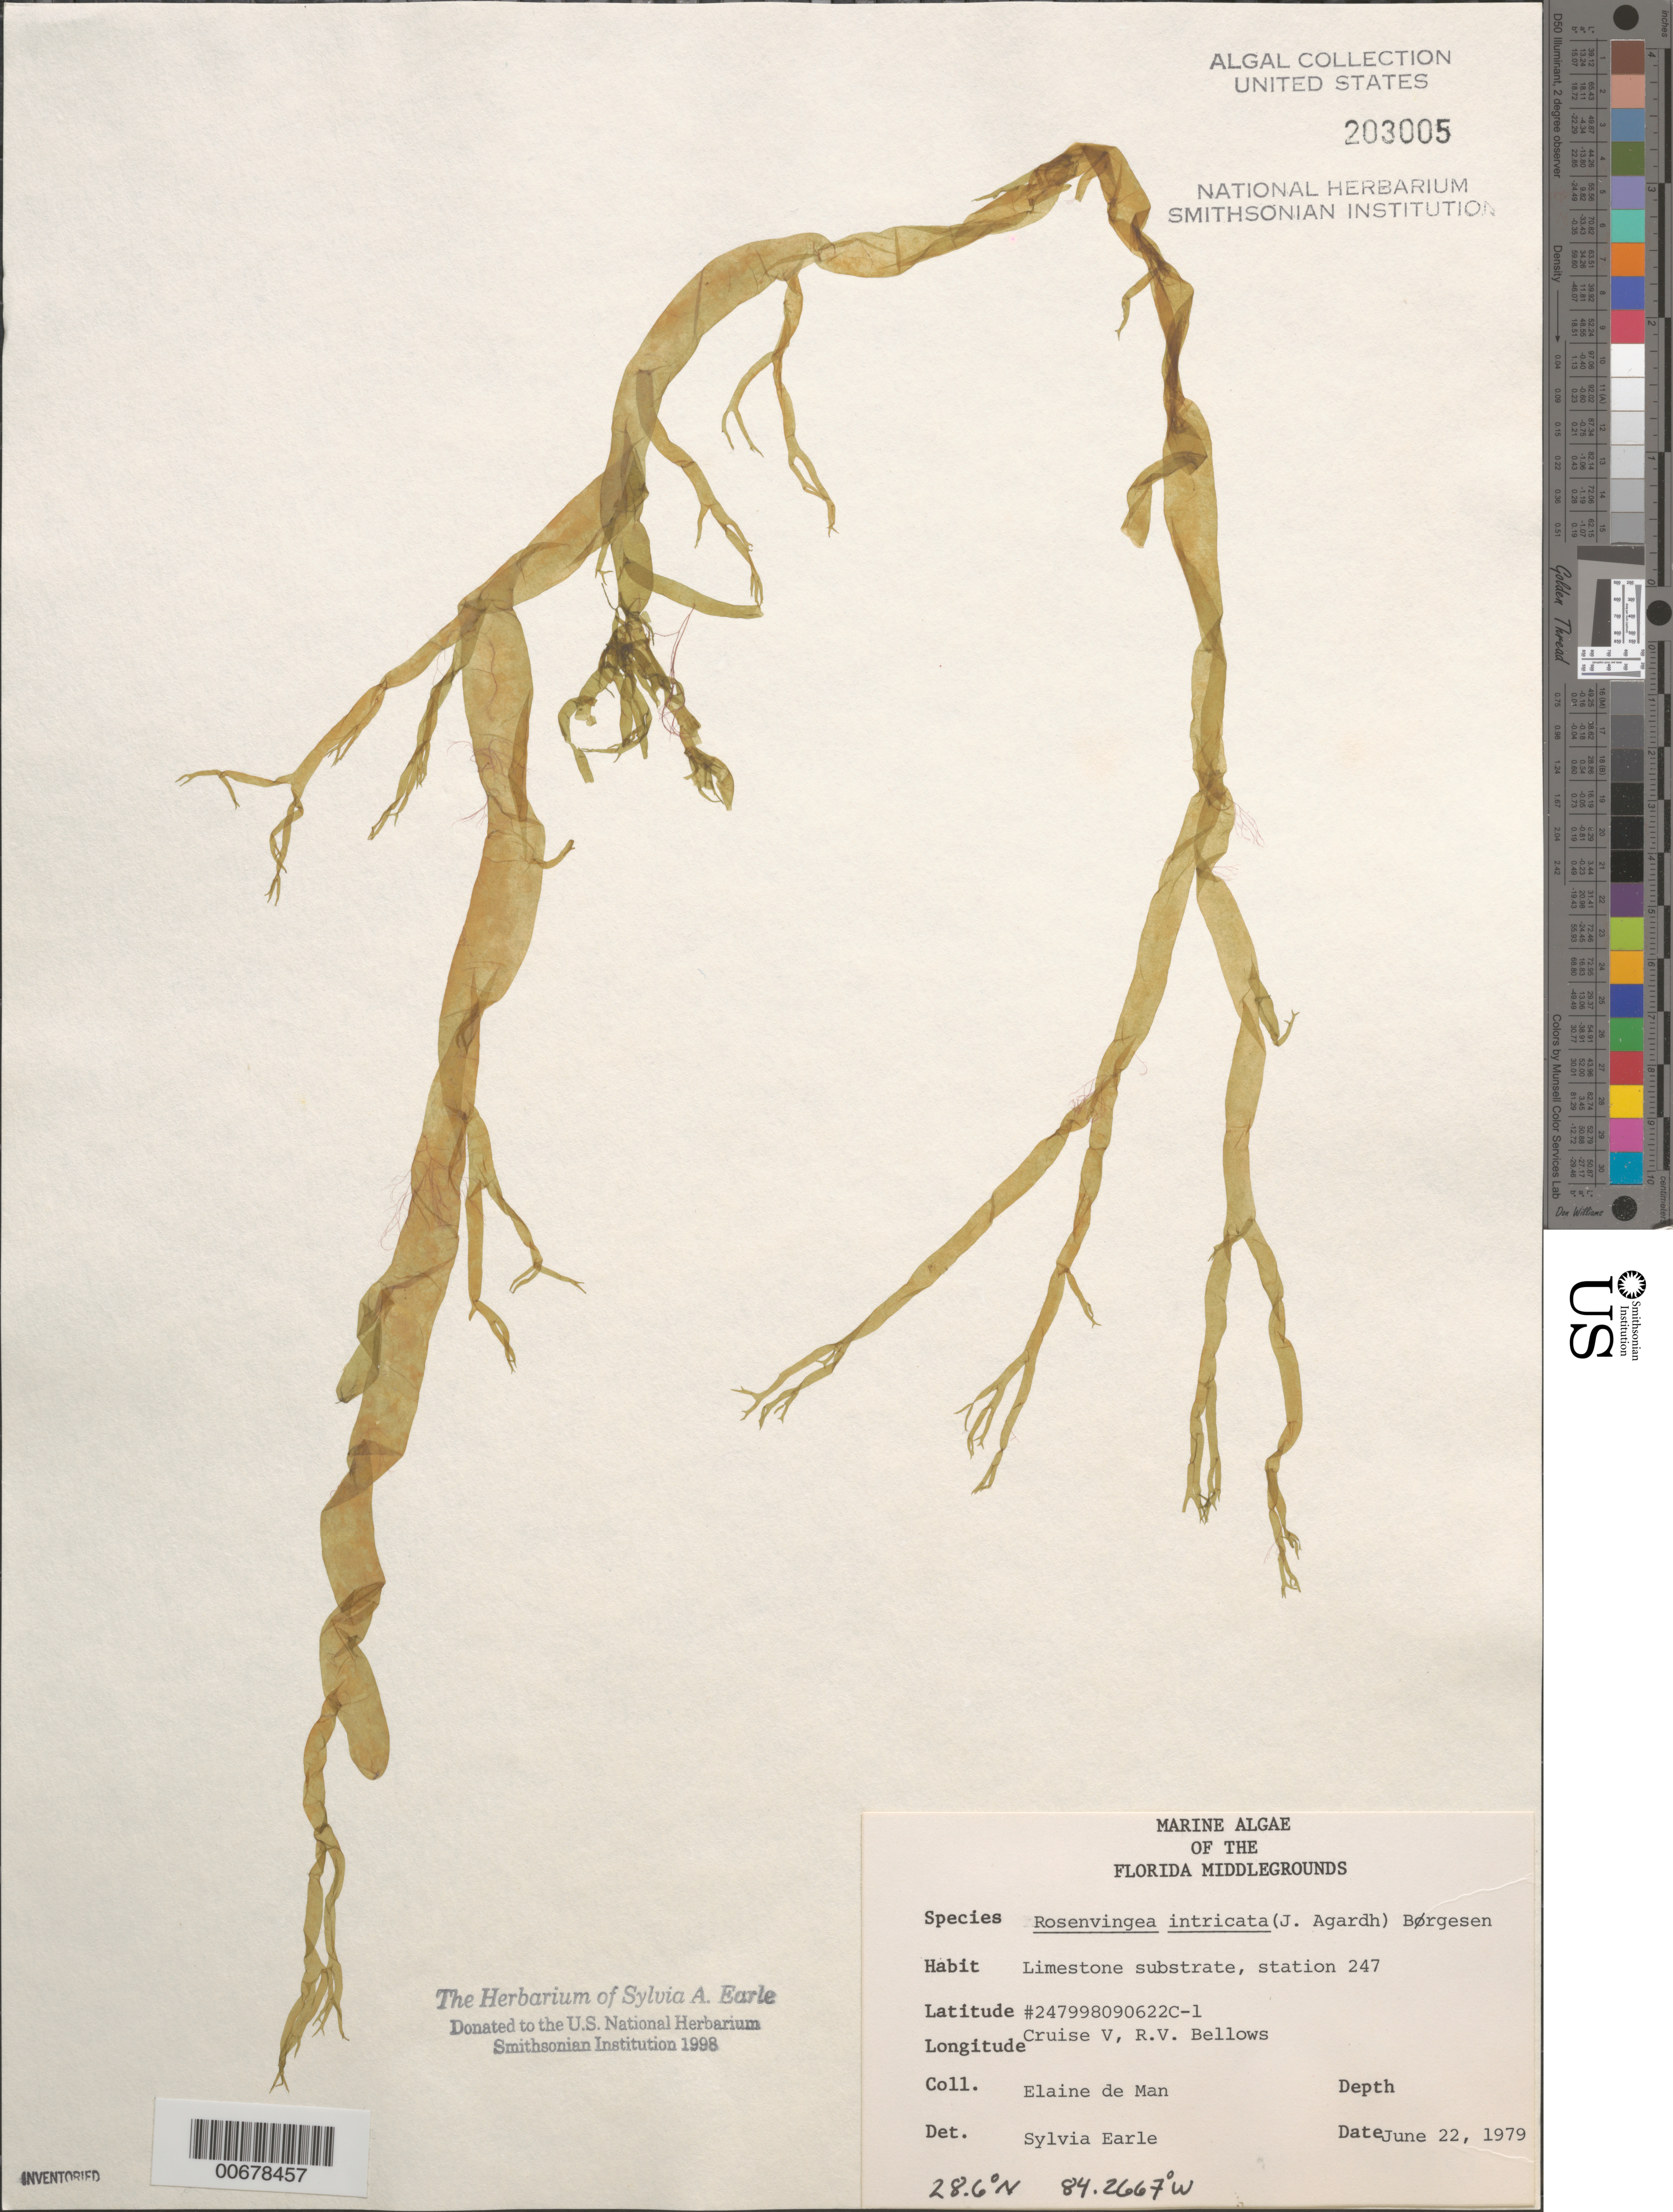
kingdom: Chromista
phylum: Ochrophyta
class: Phaeophyceae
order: Scytosiphonales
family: Scytosiphonaceae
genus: Rosenvingea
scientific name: Rosenvingea endiviifolia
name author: (Martius) M.J. Wynne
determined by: Algae name updating Project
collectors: E. de Man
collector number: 247998090622c-1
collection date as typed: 22 Jun 1979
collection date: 1979-06-22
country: United States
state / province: Florida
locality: Florida Middle Grounds, Gulf of Mexico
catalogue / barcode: US 203005